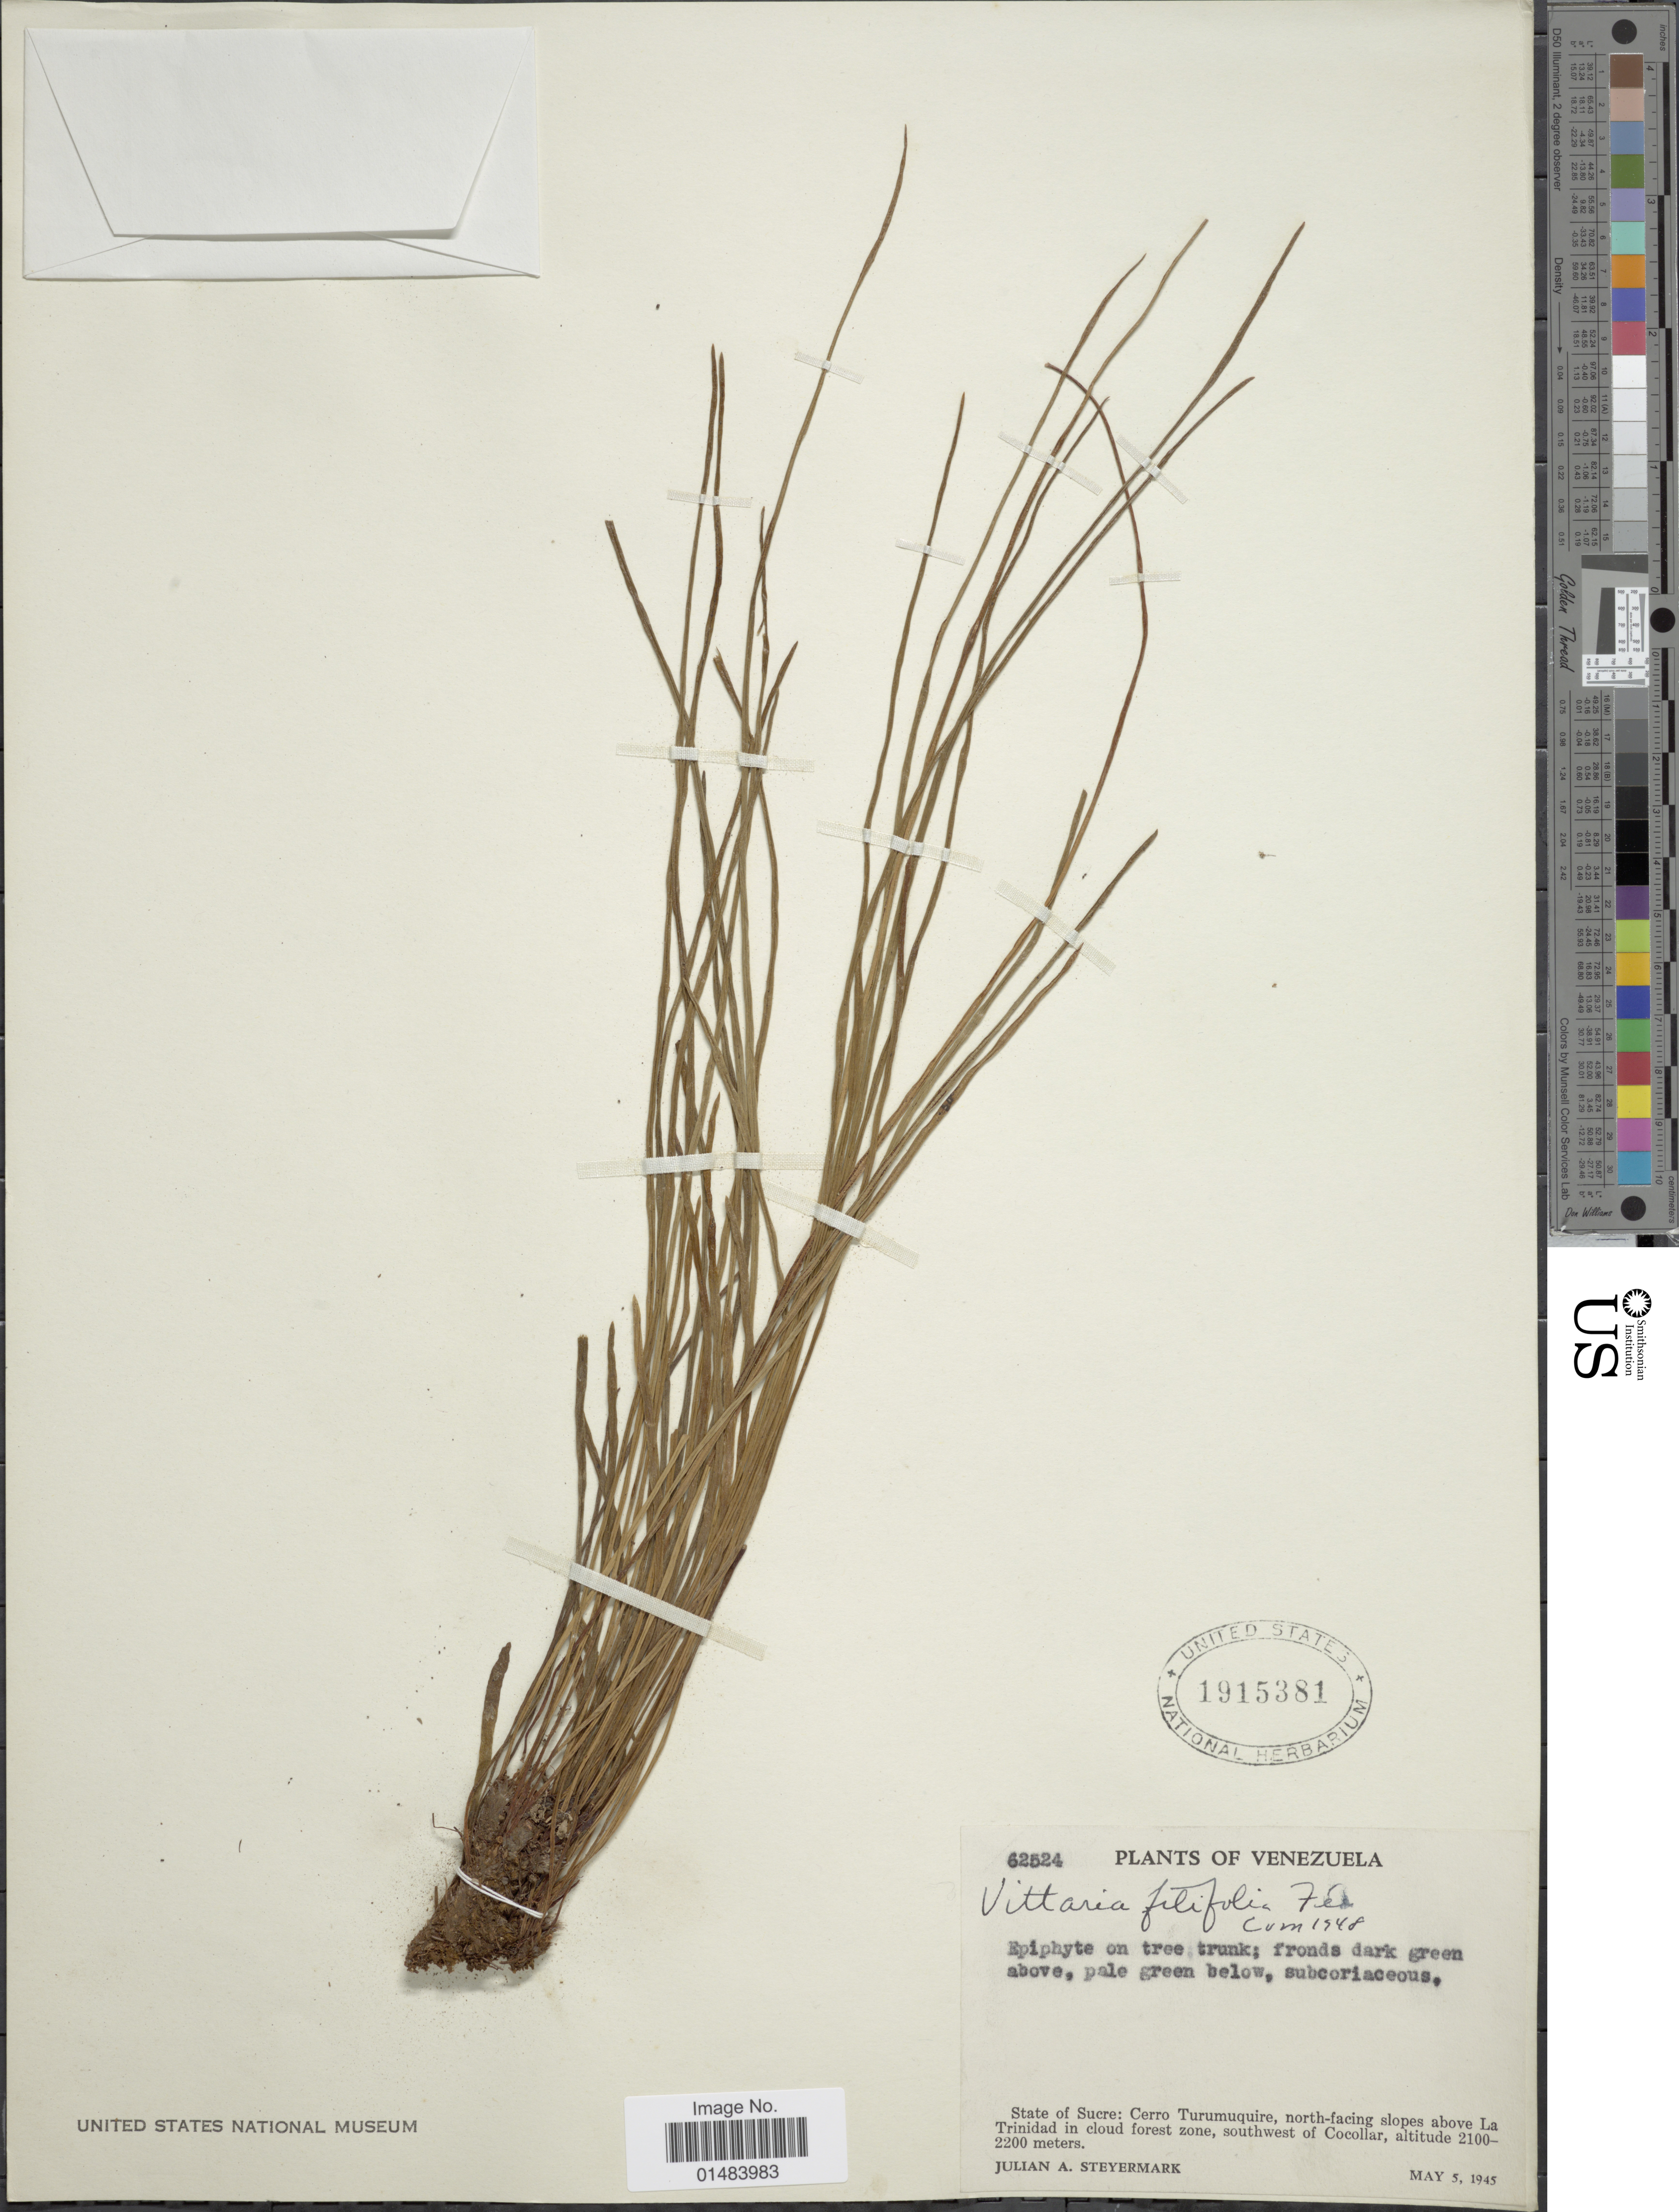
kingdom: Plantae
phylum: Tracheophyta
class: Polypodiopsida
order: Polypodiales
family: Pteridaceae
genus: Vittaria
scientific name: Vittaria graminifolia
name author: Kaulf.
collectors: J. Steyermark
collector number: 62524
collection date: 1945-05-05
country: Venezuela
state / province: Sucre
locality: Venezuela, Cerro Turumuquire, north-facing slopes above La Trinidad in cloud forest zone, southwest of Cocollar.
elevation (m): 2100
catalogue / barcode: US 1915381